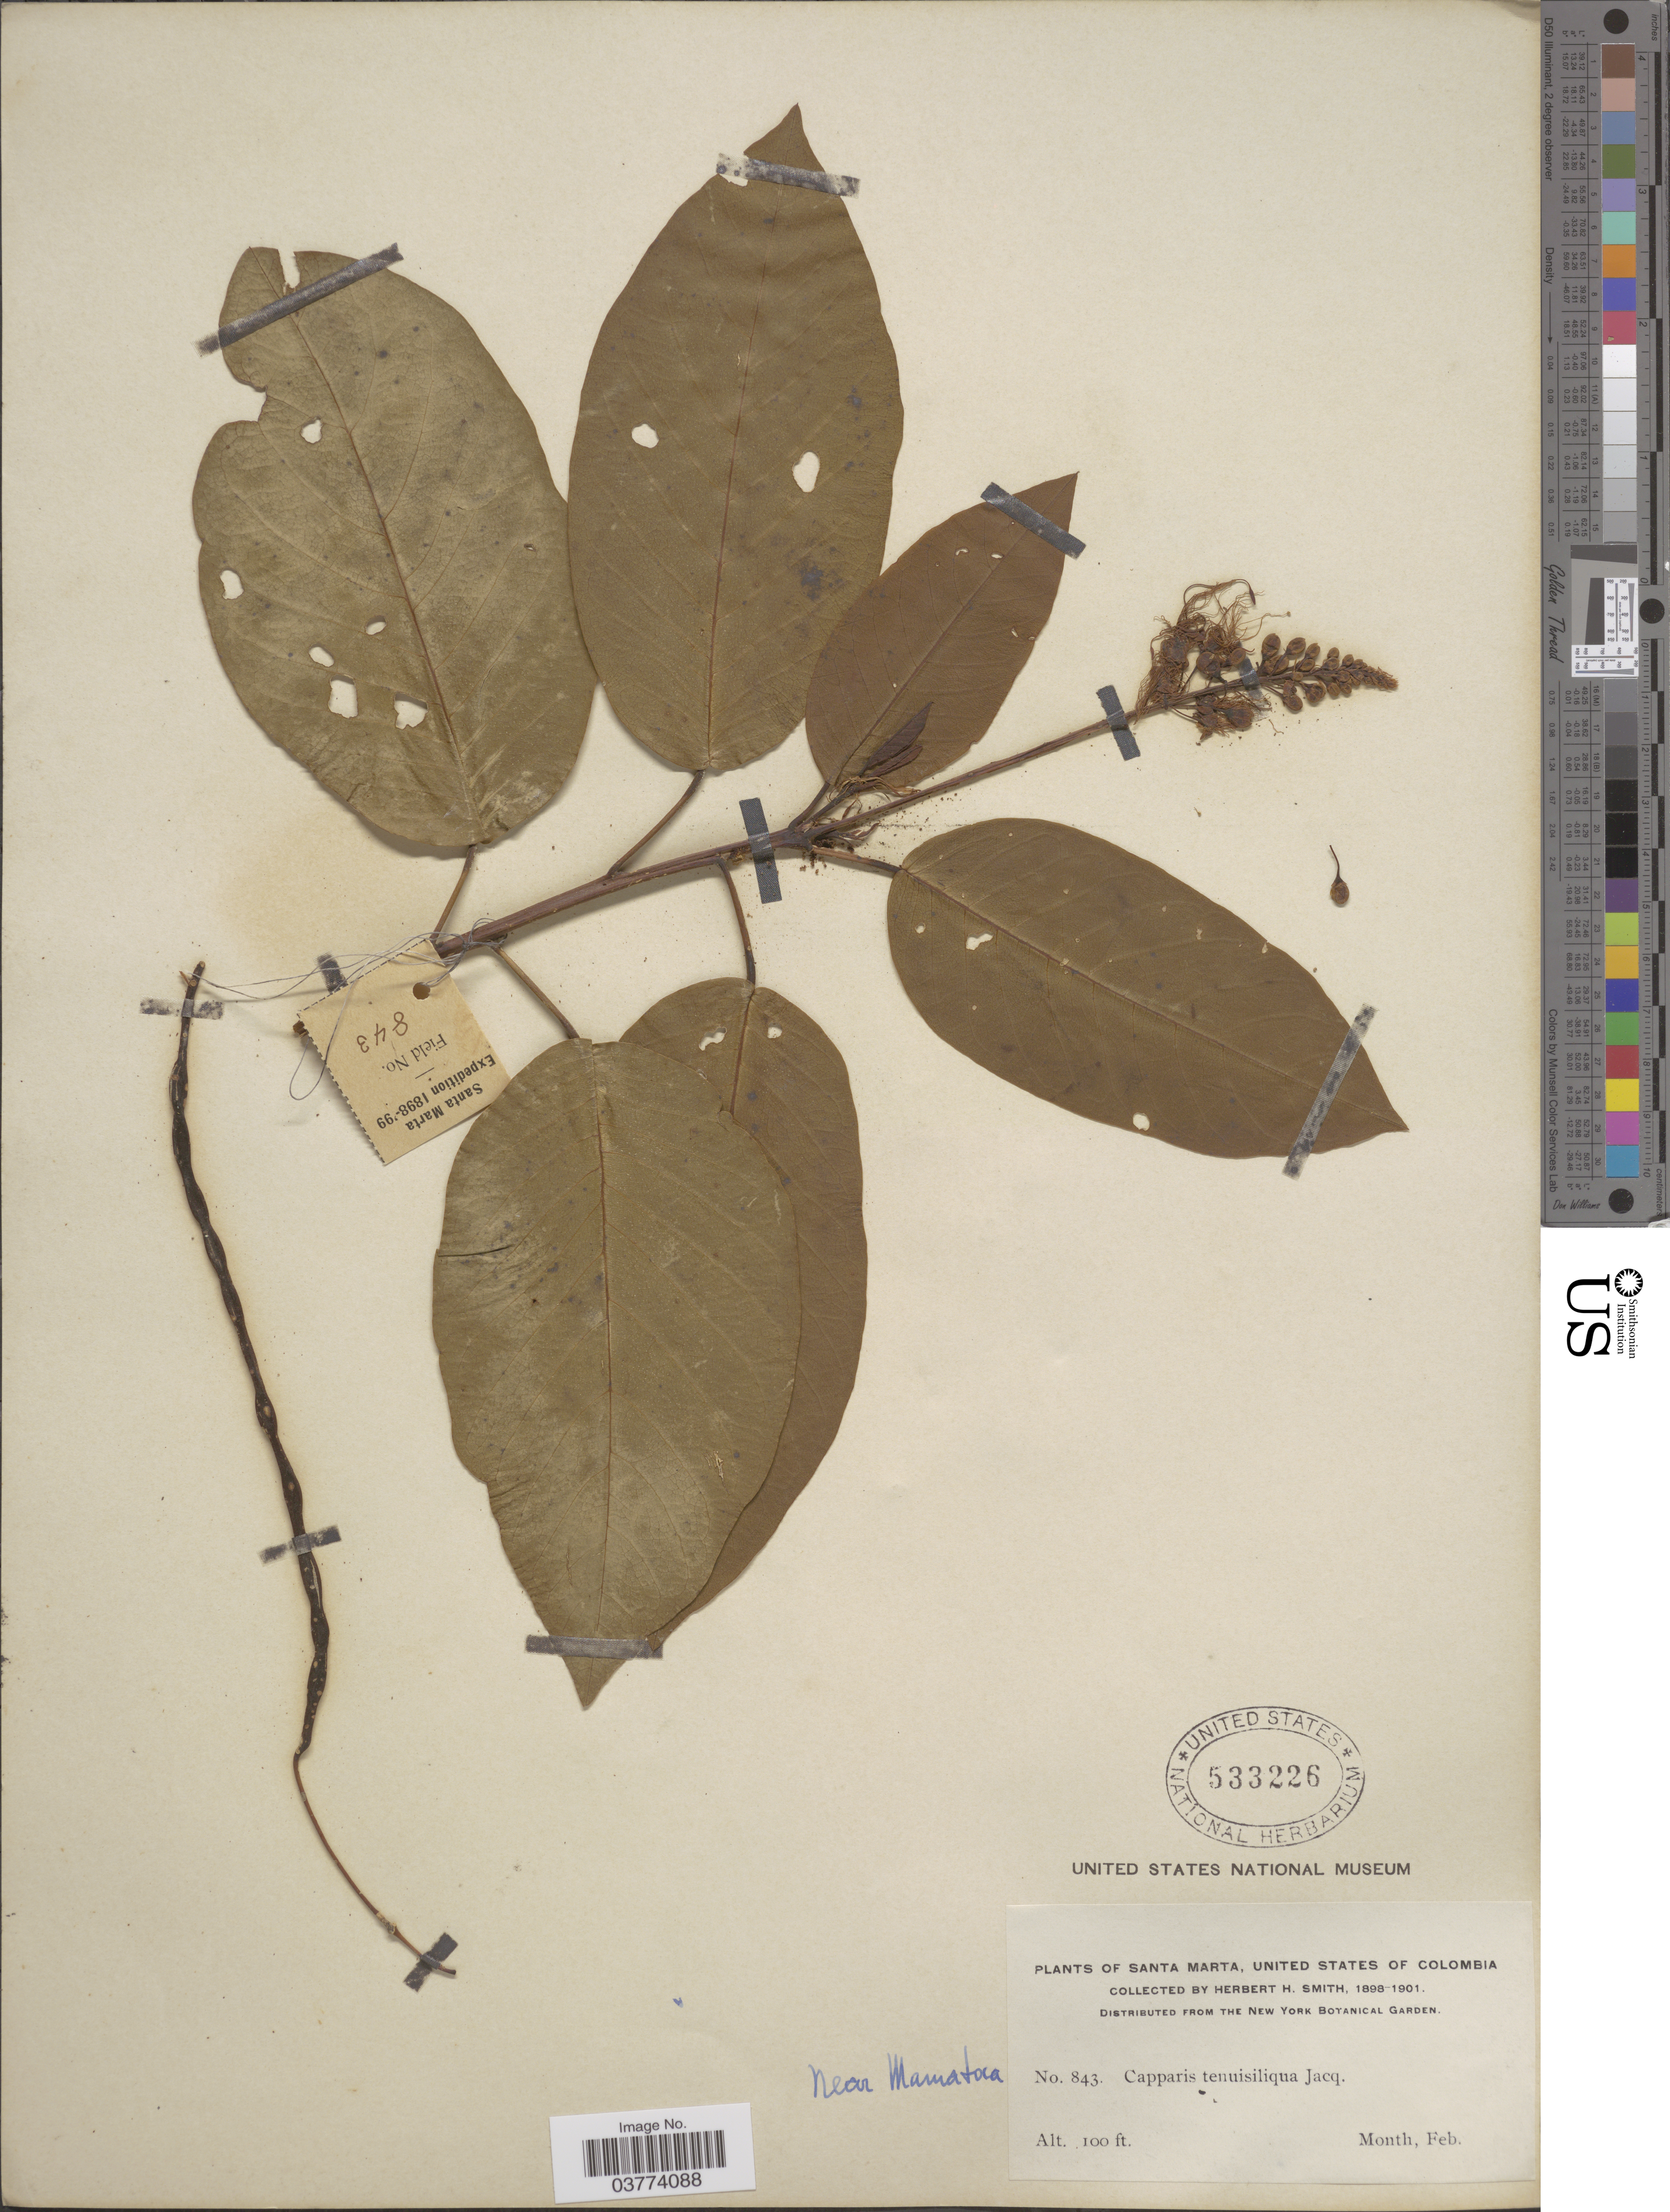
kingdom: Plantae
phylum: Tracheophyta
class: Magnoliopsida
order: Brassicales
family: Capparaceae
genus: Monilicarpa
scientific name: Monilicarpa tenuisiliqua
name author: (Jacq.) Cornejo & Iltis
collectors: Herbert H. Smith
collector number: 843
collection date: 1898-02/1901-02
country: Colombia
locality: Santa Marta, United States of Colombia. Near Mamatoca.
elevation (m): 30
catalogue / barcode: US 533226